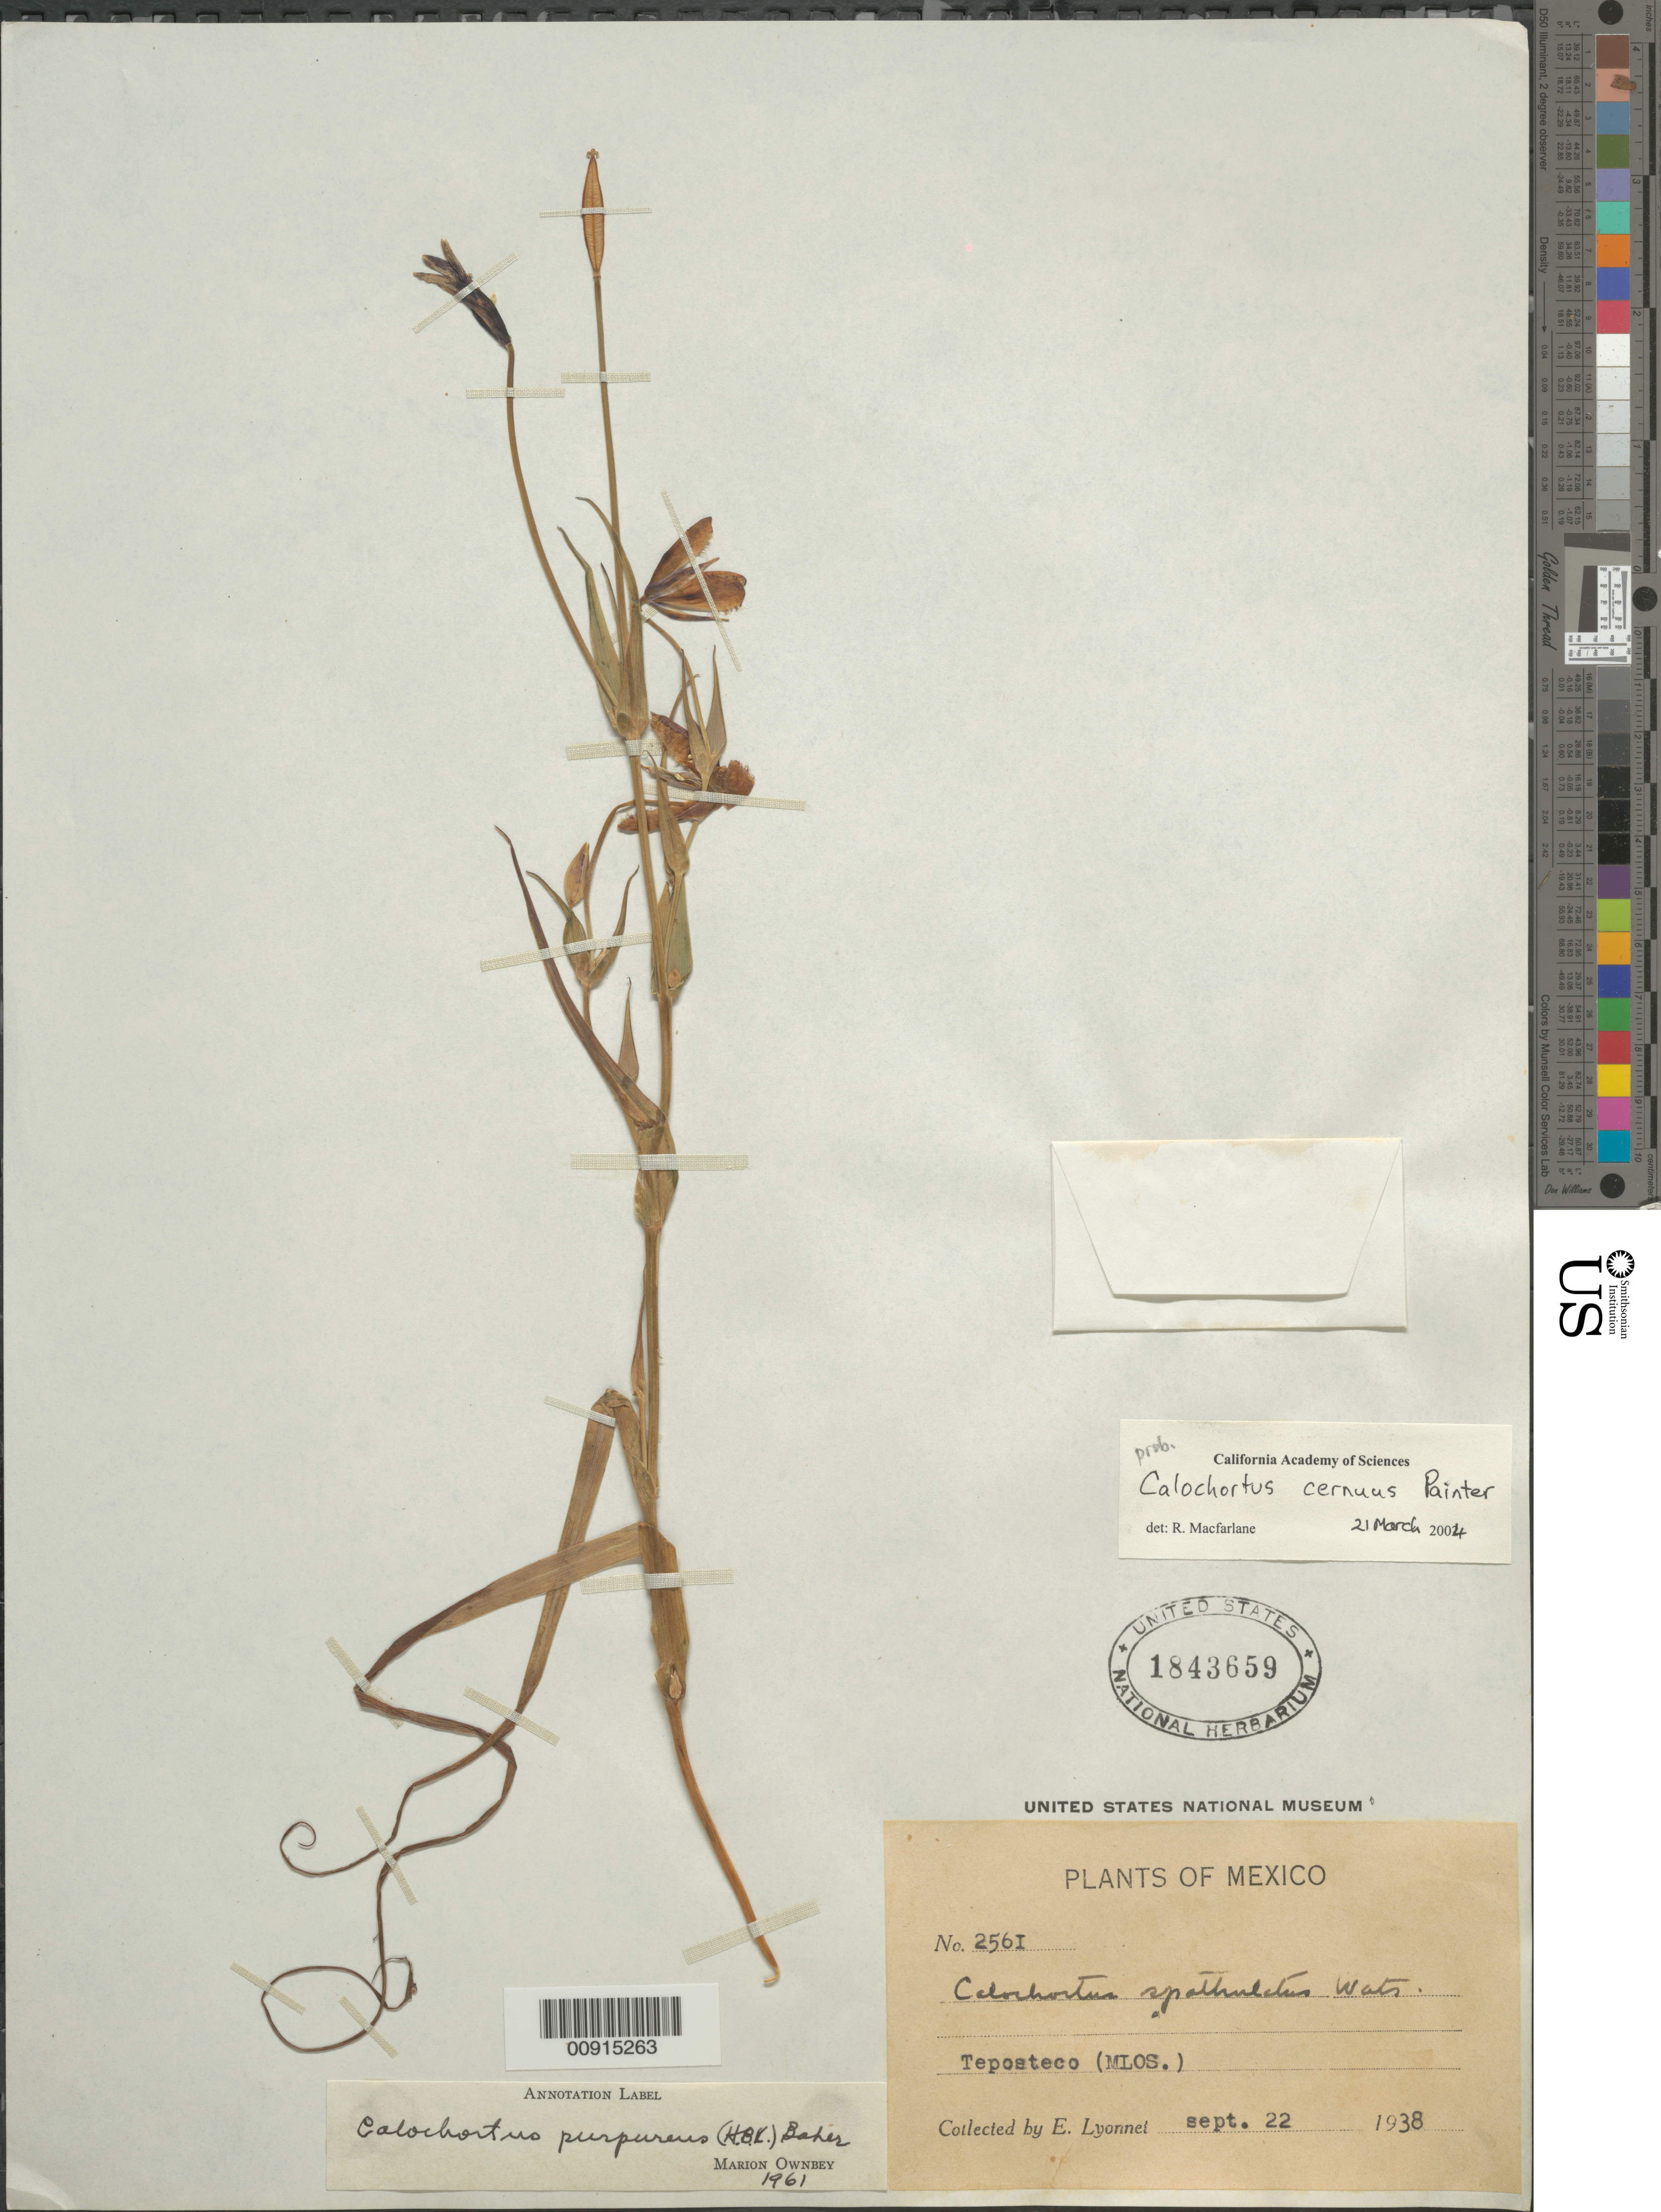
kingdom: Plantae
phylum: Tracheophyta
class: Liliopsida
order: Liliales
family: Liliaceae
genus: Calochortus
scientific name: Calochortus cernuus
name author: J.H. Painter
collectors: Bro. E. Lyonnet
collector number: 2561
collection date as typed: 22 Sep 1938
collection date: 1938-09-22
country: Mexico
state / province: Morelos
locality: Teposteco (Morelos).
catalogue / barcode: US 1843659